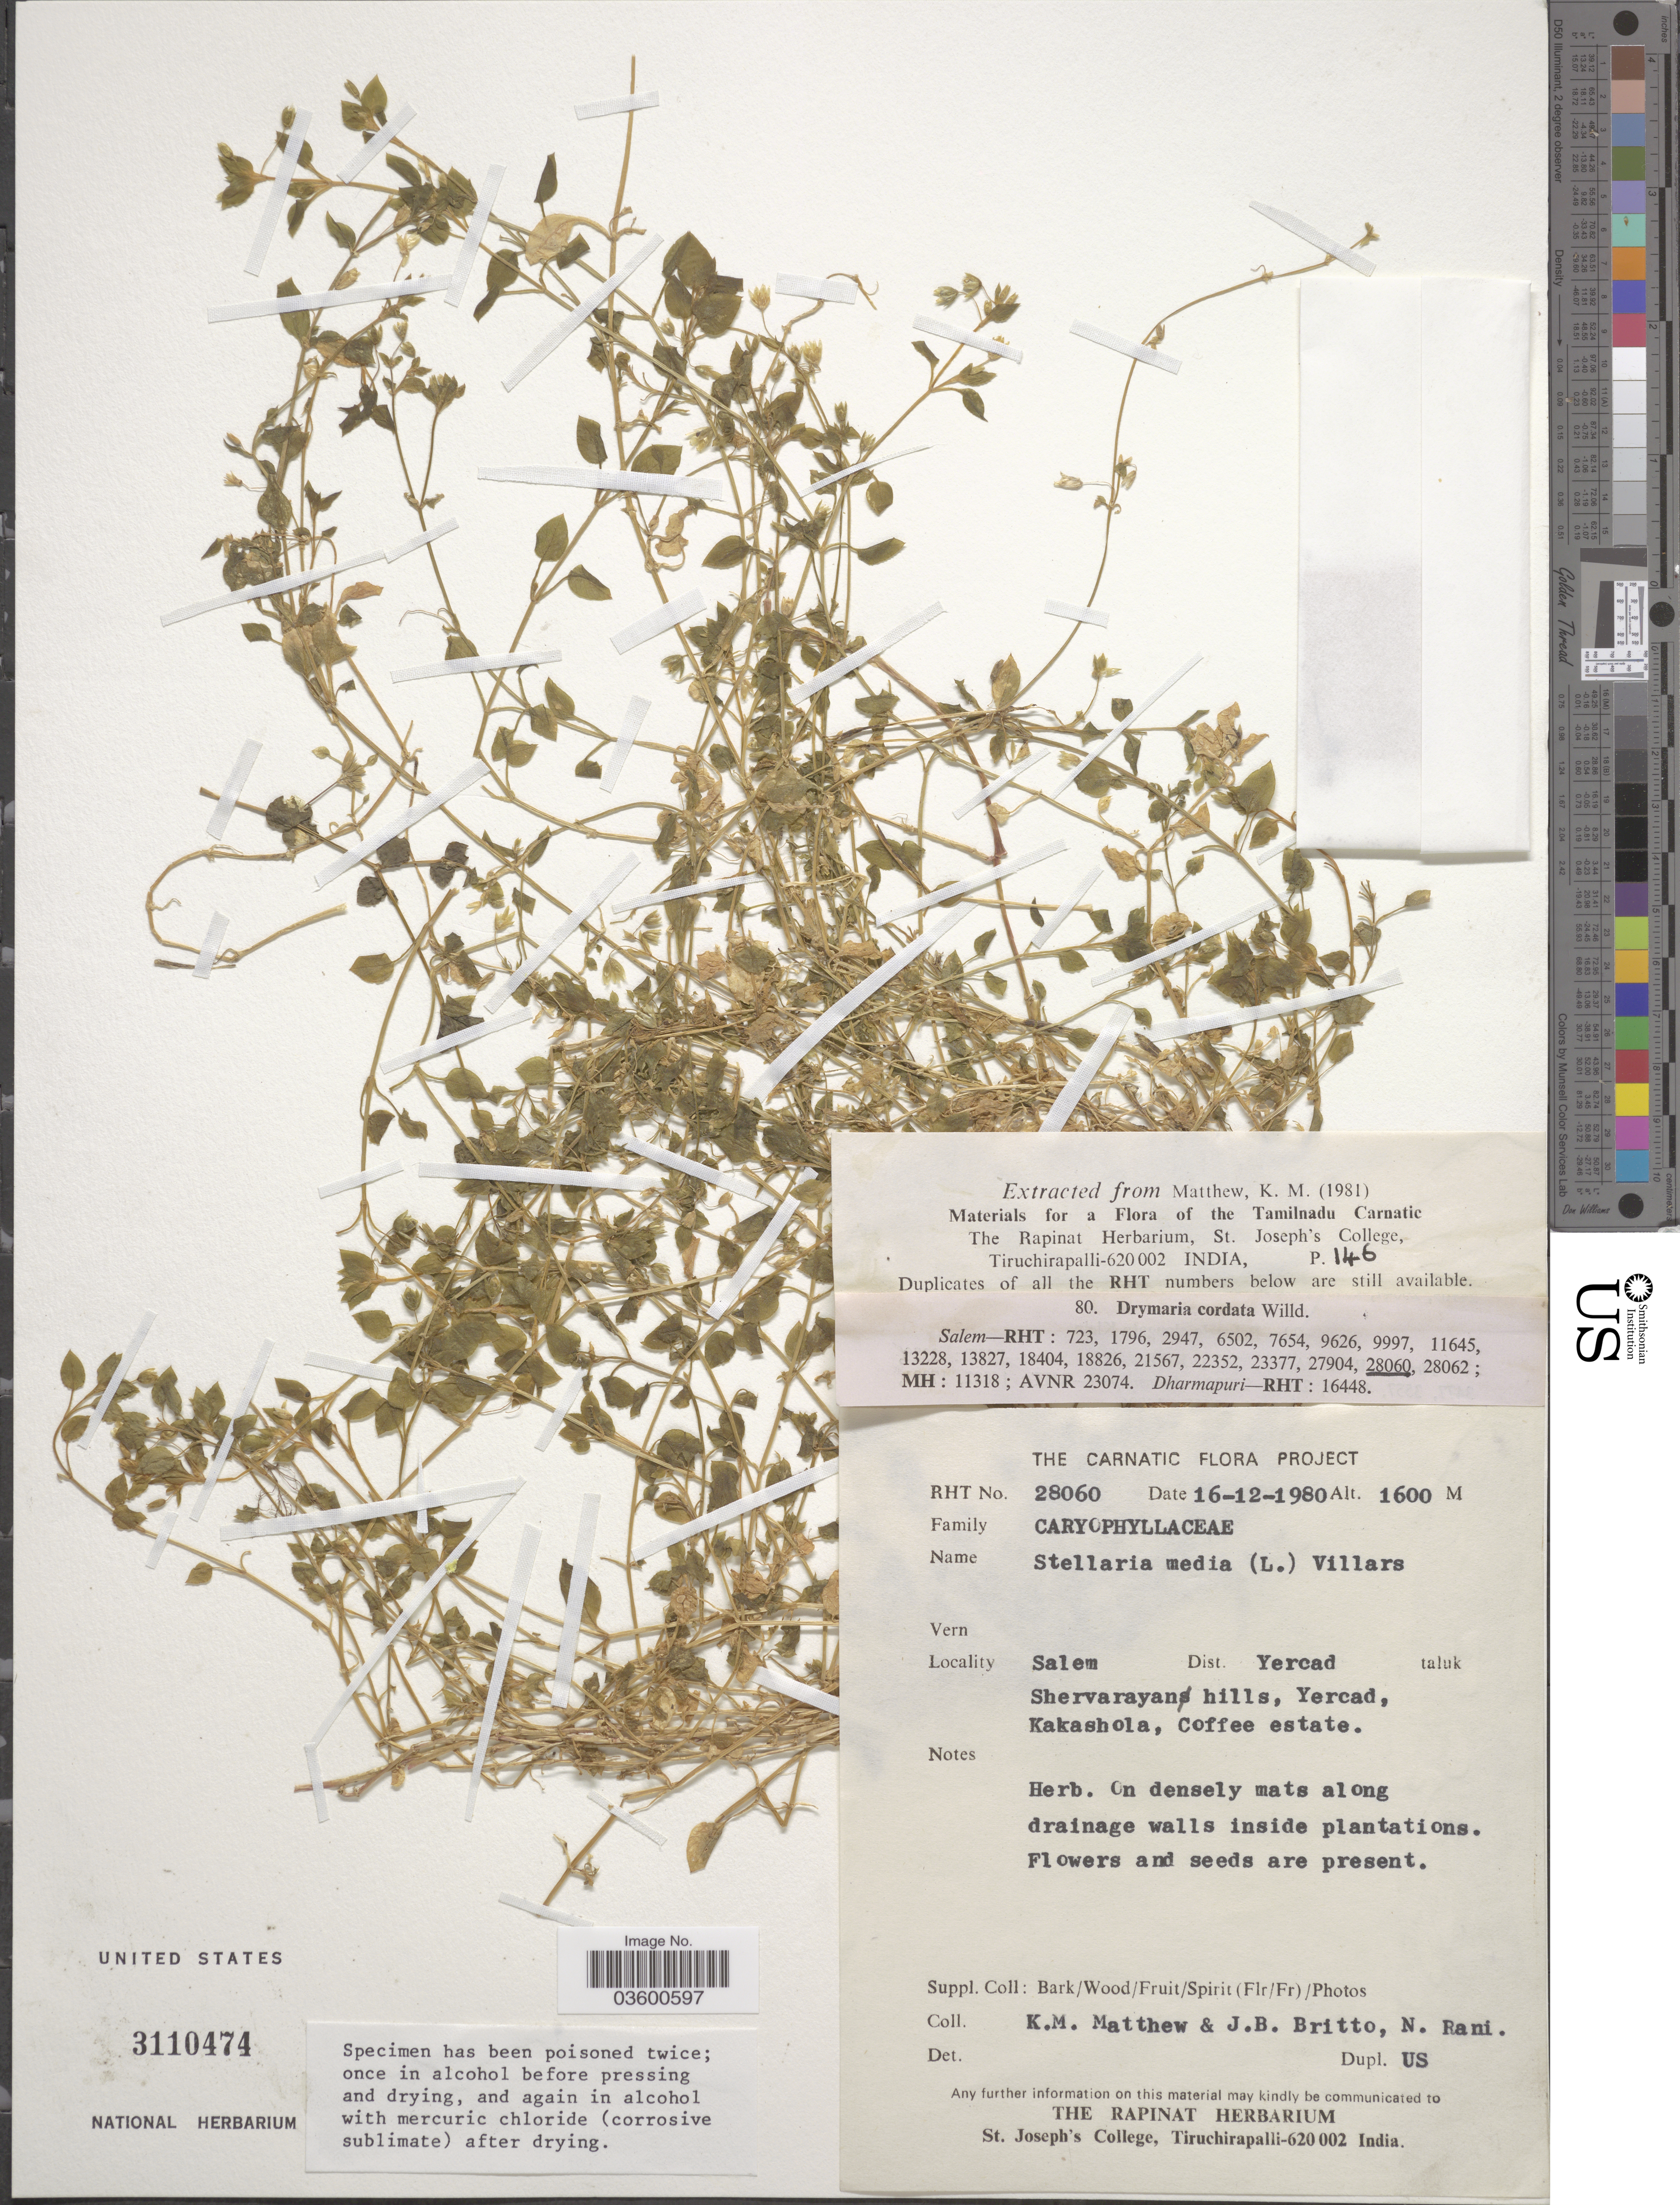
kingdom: Plantae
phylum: Tracheophyta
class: Magnoliopsida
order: Caryophyllales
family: Caryophyllaceae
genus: Stellaria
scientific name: Stellaria media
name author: (L.) Vill.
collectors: K. M. Matthew, J. Britto & N. Rani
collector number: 28060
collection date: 1980-12-16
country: India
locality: Salem. Dist. Yercad. Shervarayan hills, Yercad, Kakashola, Coffee estate.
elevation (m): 1600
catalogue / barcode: US 3110474